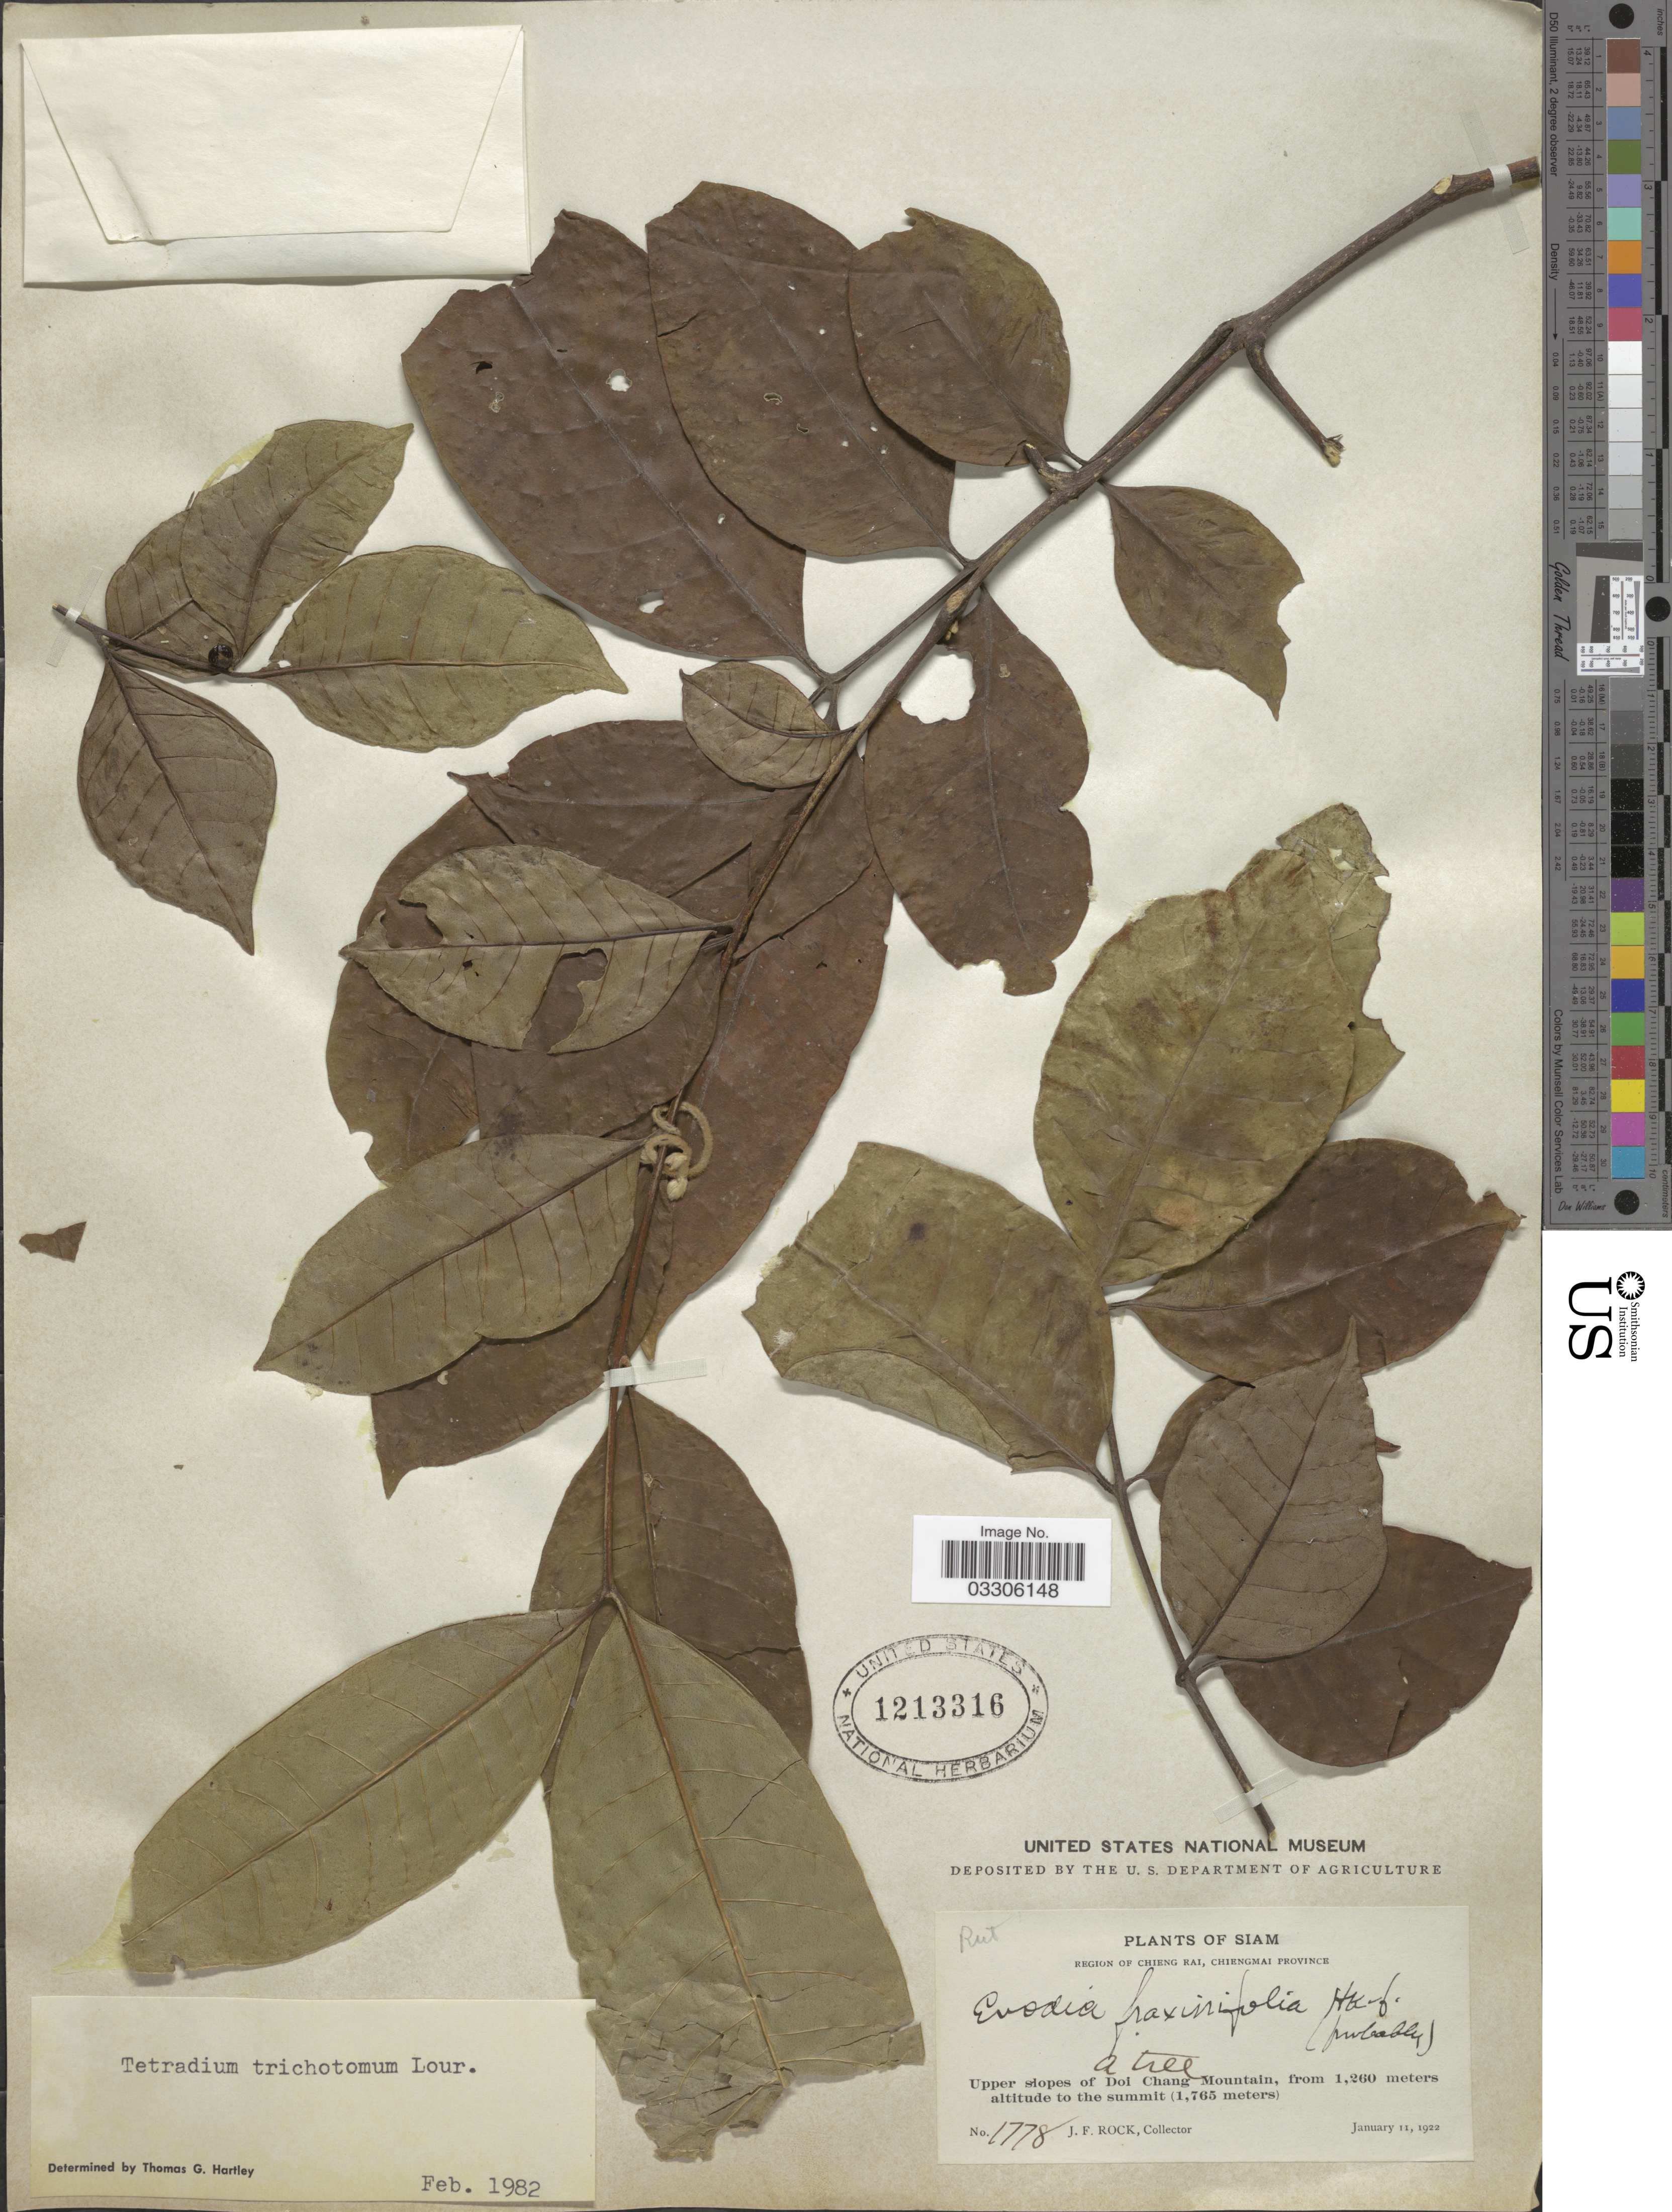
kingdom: Plantae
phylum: Tracheophyta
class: Magnoliopsida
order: Sapindales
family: Rutaceae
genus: Tetradium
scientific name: Tetradium trichotomum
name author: Lour.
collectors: J. Rock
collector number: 1778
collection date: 1922-01-11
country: Thailand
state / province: Chiang Mai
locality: Siam. Region of Chieng Rai, Chiengmai Province. Upper slopes of Doi Chang Mountain to the summit.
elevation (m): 1260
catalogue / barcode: US 1213316